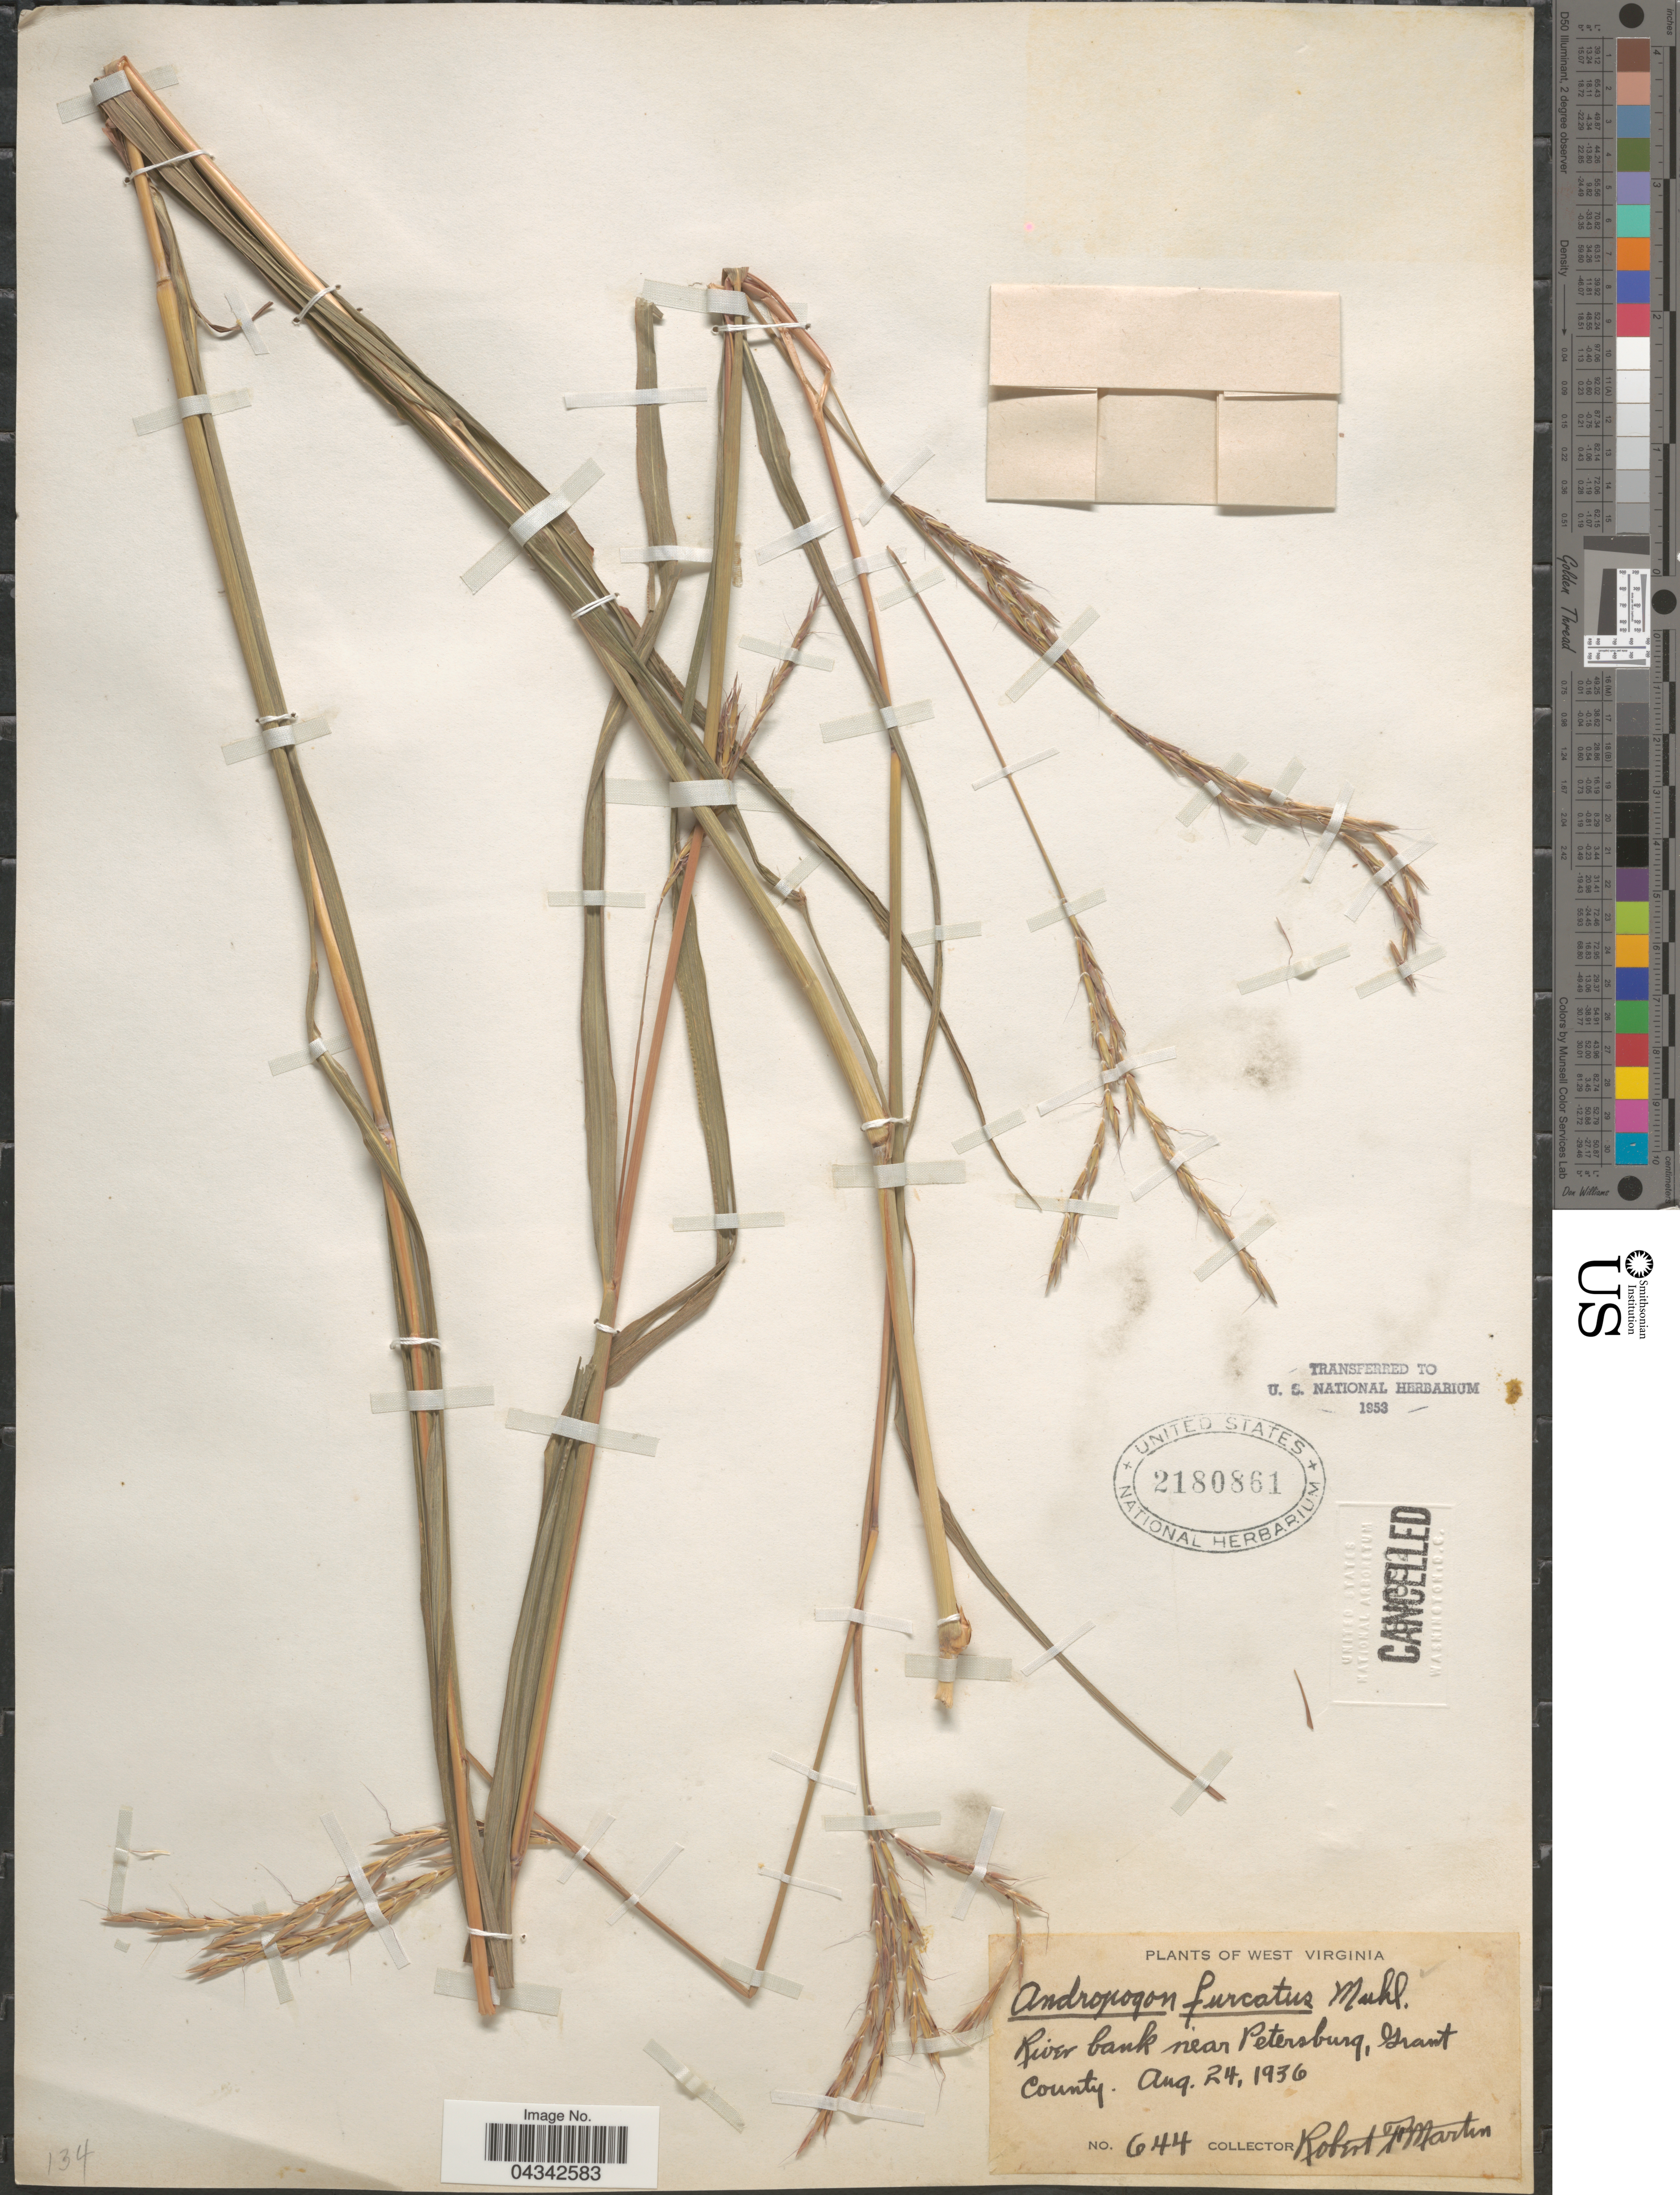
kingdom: Plantae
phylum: Tracheophyta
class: Liliopsida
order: Poales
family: Poaceae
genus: Andropogon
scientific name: Andropogon gerardii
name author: Vitman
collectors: R. F. Martin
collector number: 644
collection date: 1936-08-24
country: United States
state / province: West Virginia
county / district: Grant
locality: River bank near Petersburg, Grant County.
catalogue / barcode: US 2180861